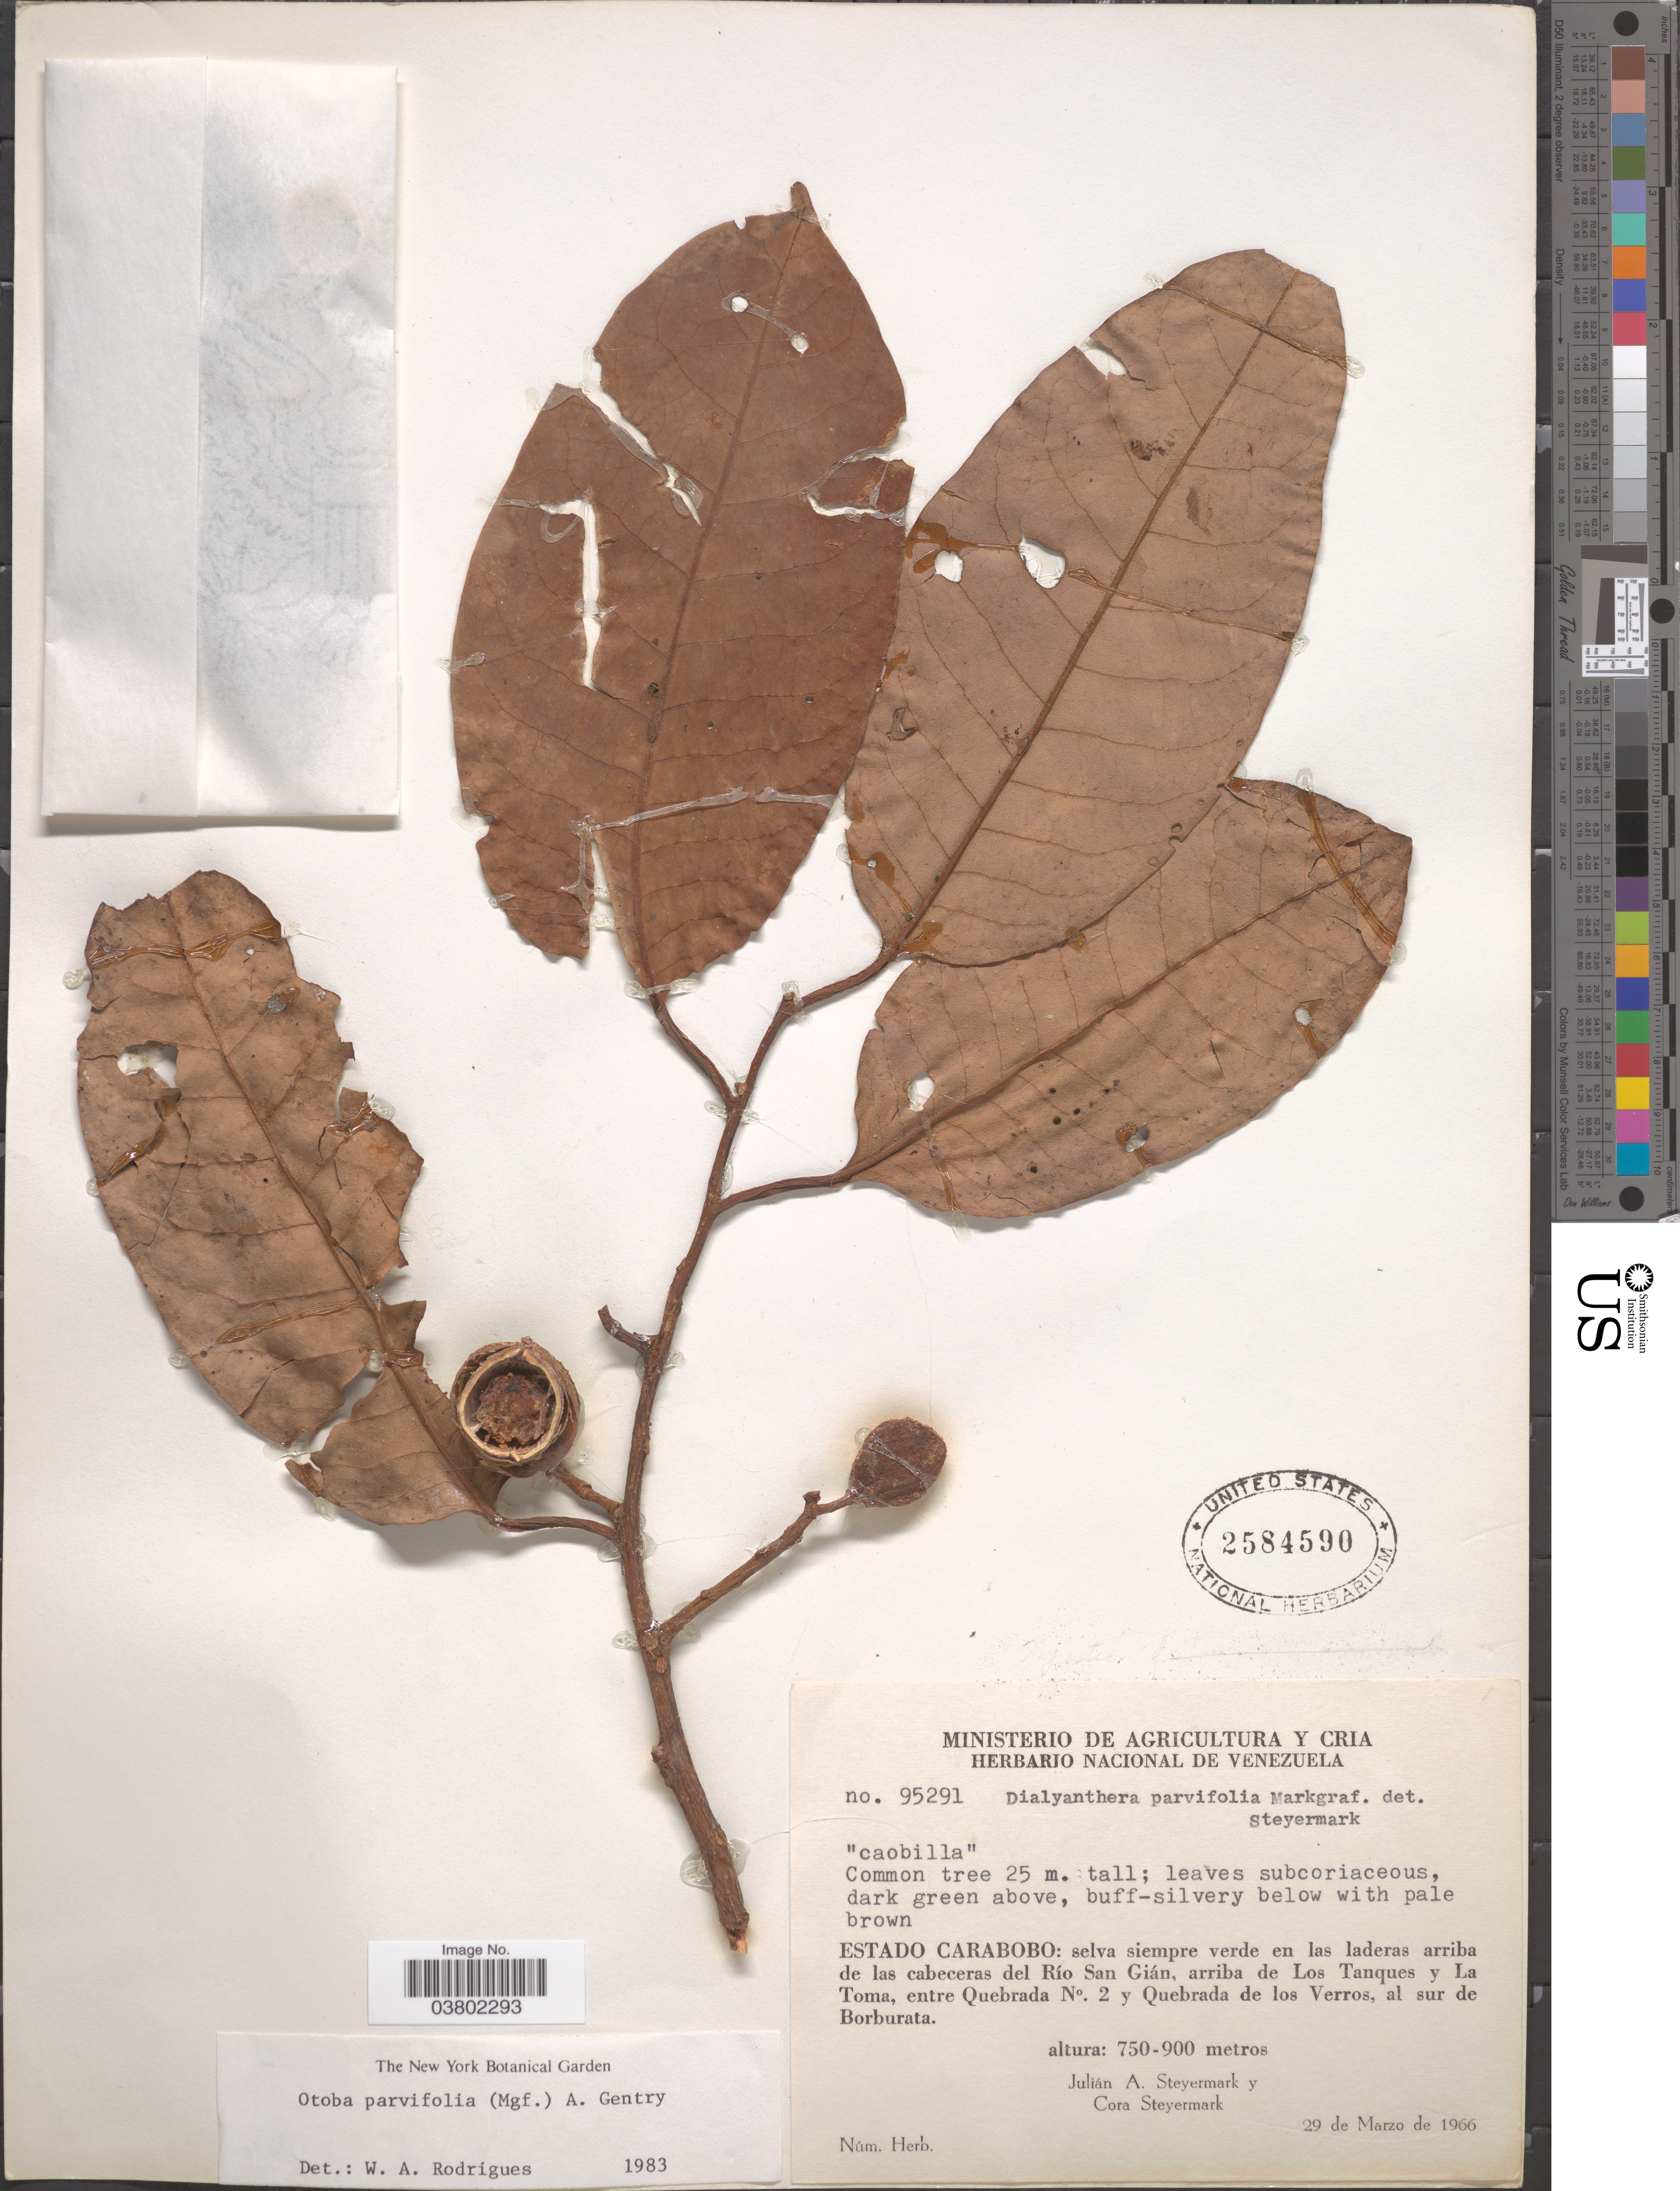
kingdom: Plantae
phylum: Tracheophyta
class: Magnoliopsida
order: Magnoliales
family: Myristicaceae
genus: Otoba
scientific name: Otoba parvifolia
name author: (Markgr.) A.H. Gentry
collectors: J. Steyermark & C. Steyermark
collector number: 95291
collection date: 1966-03-29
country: Venezuela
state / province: Carabobo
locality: Selva siempre verde en las laderas arriba de las cabeceras del Río San Gián, arriba de Los Tanques y La Toma, entre Quebrada N°. 2 y Quebrada de los Verros, al sur de Borburata.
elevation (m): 750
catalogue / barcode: US 2584590